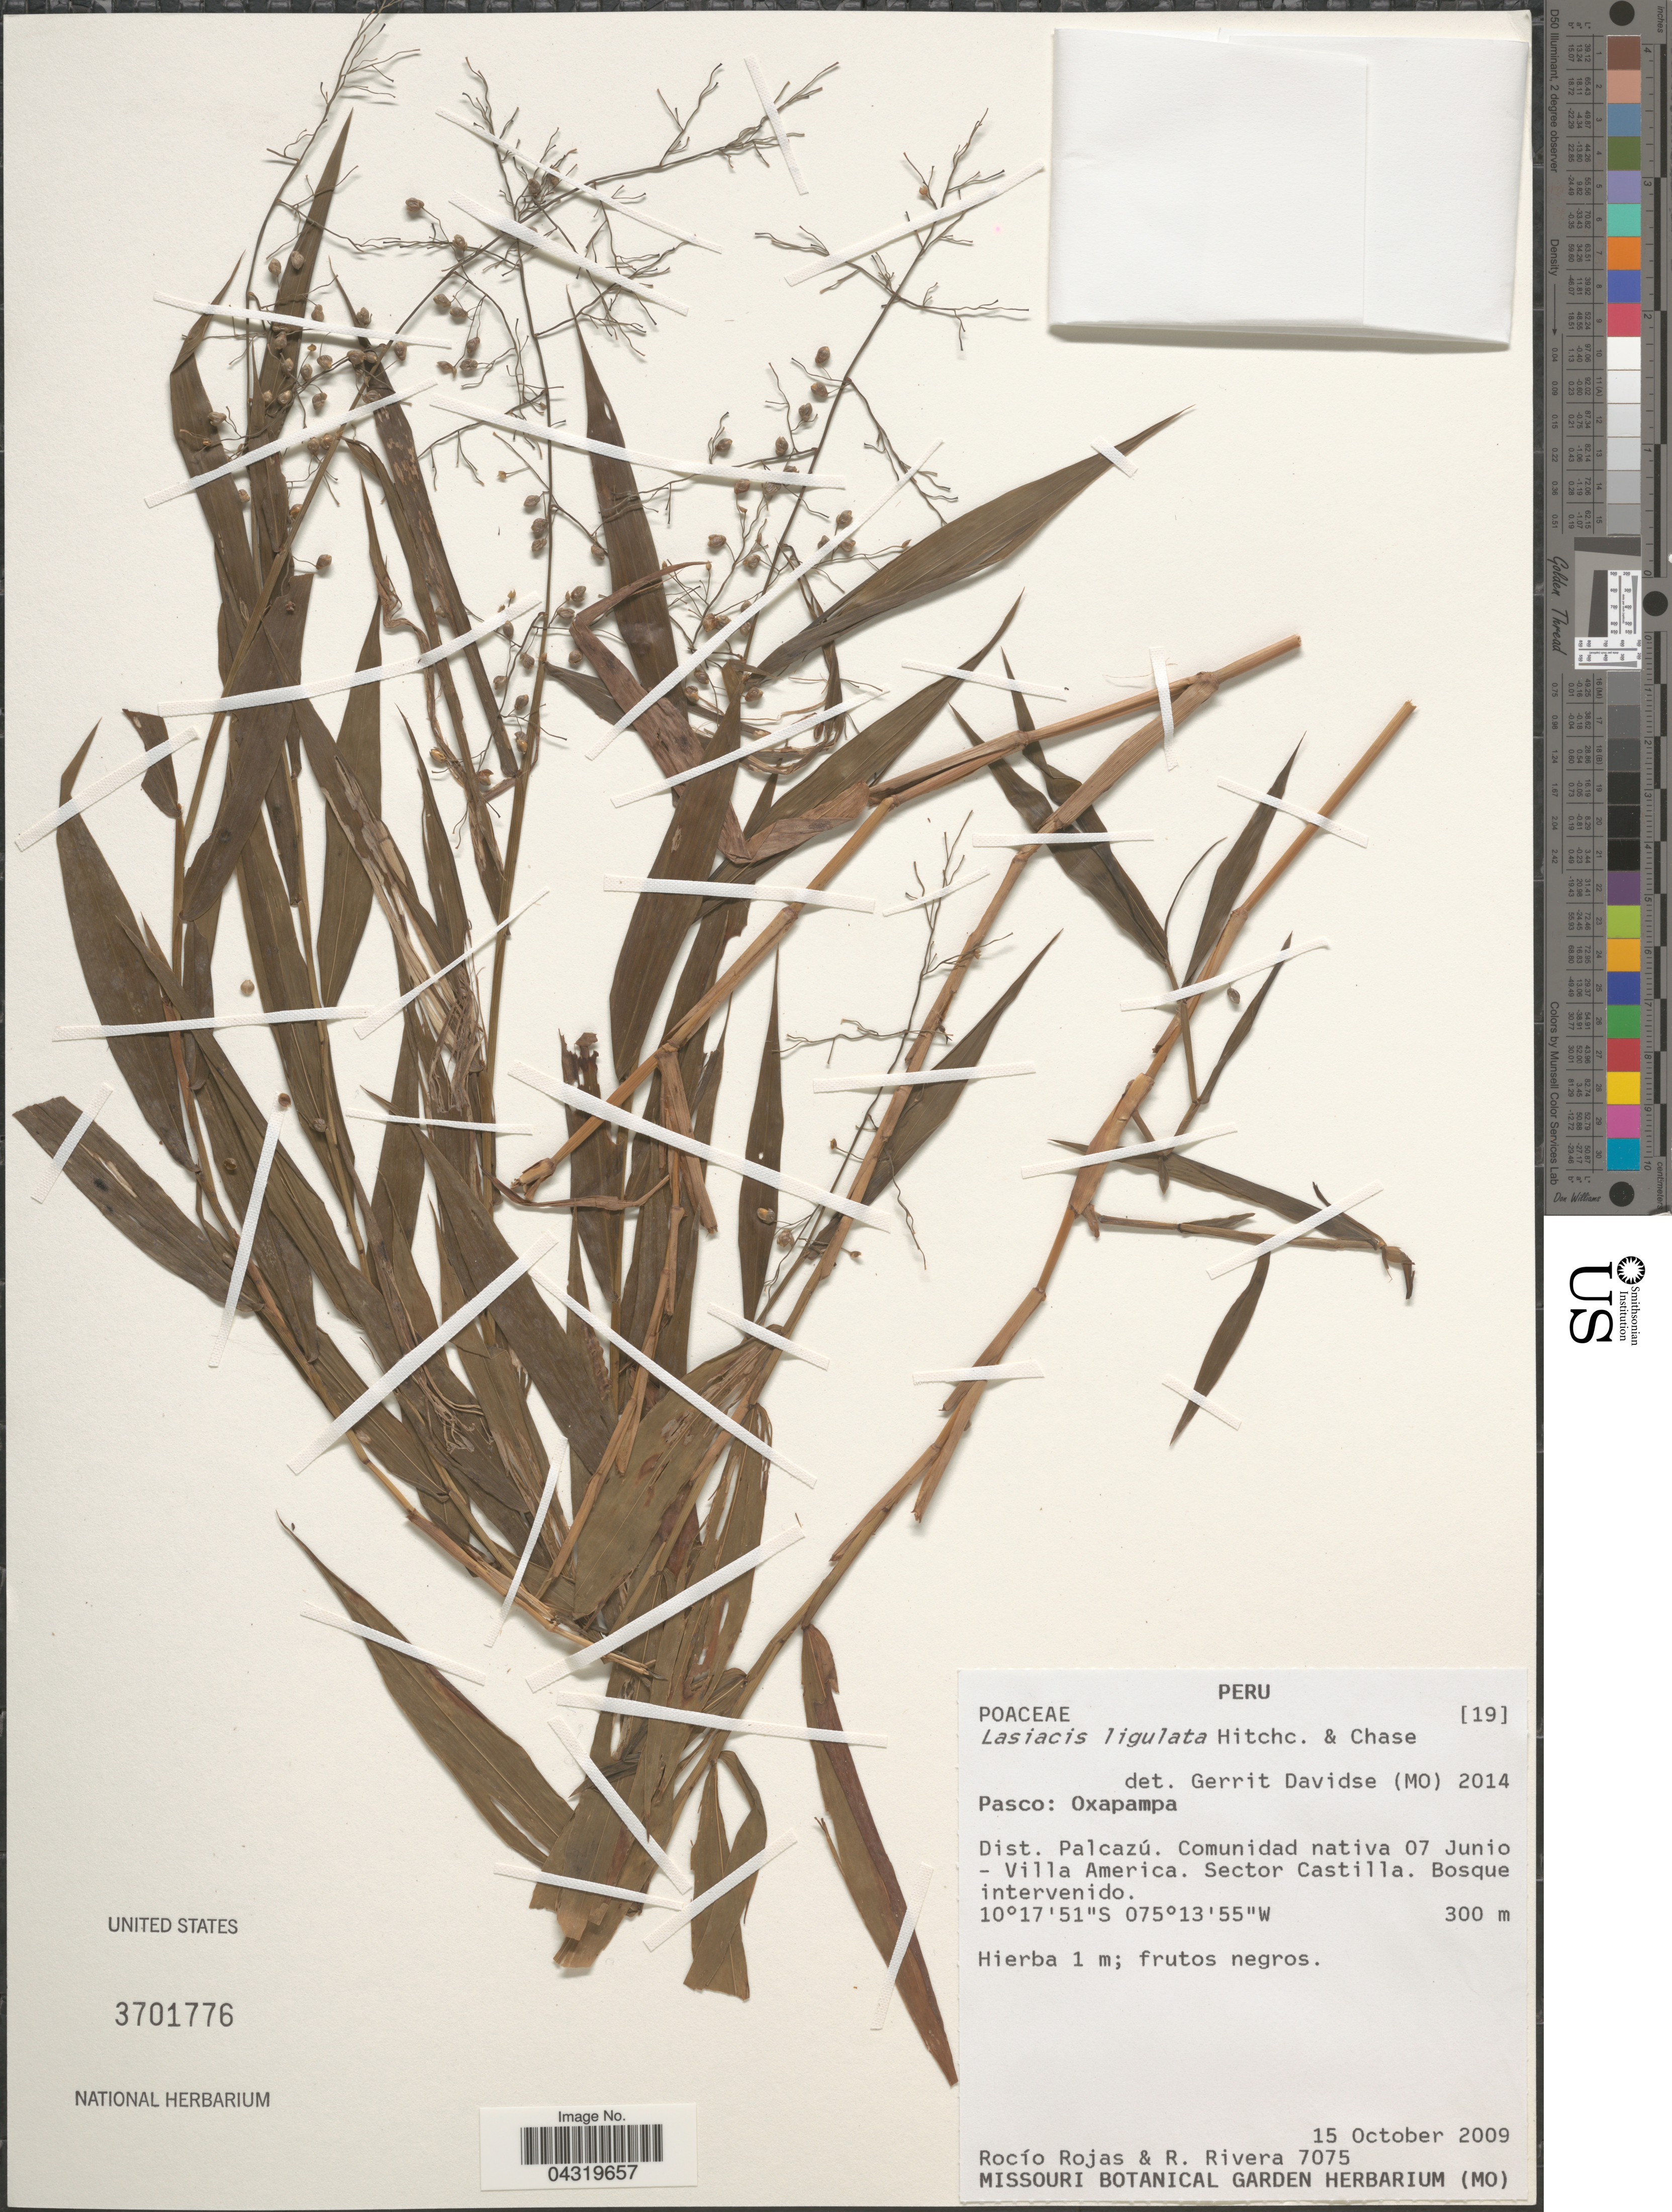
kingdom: Plantae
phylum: Tracheophyta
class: Liliopsida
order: Poales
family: Poaceae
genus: Lasiacis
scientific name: Lasiacis ligulata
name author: Hitchc. & Chase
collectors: R. Rojas & R. Rivera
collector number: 7075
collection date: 2009-10-15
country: Peru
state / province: Pasco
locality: Oxapampa. Distr. Palcazú. Comunidad nativa 07 Junio - Villa America. Sector Castilla.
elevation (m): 300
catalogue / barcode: US 3701776